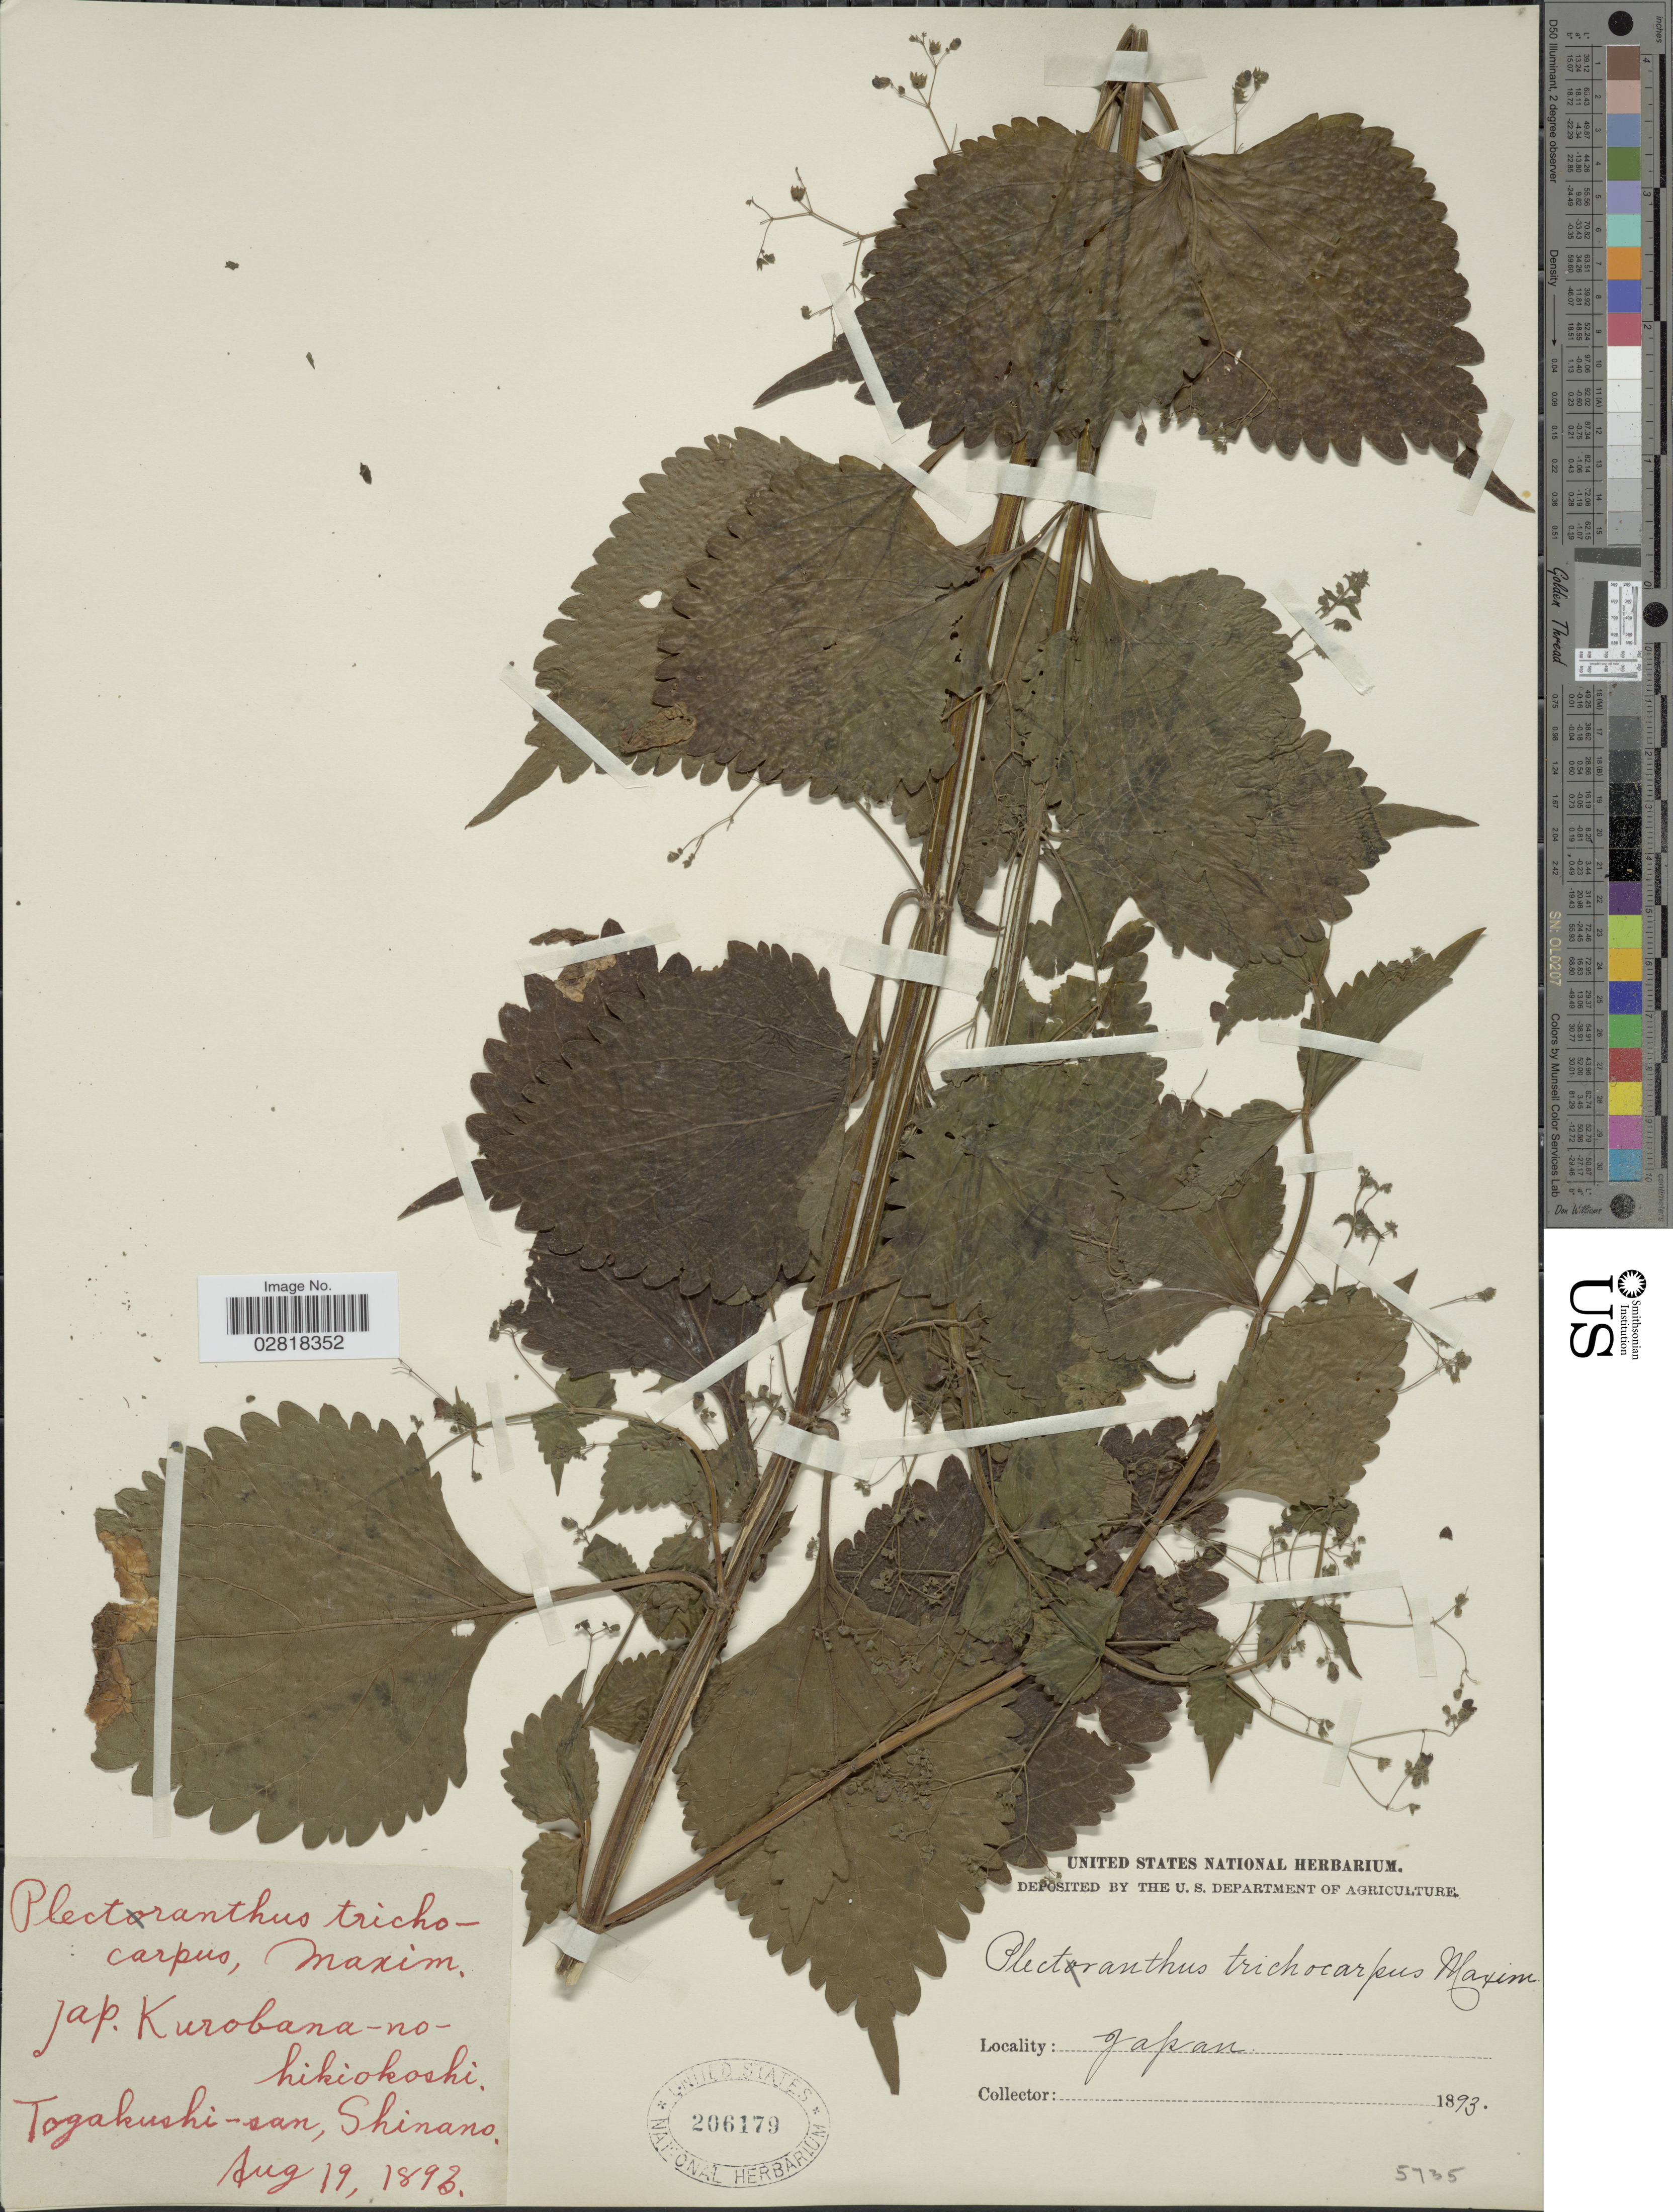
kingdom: Plantae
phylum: Tracheophyta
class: Magnoliopsida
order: Lamiales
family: Lamiaceae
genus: Plectranthus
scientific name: Plectranthus trichocarpus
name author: Maxim.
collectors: U.S. National Herbarium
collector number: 5735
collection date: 1893-08-19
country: Japan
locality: Togakushi-san, Shinano.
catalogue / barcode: US 206179